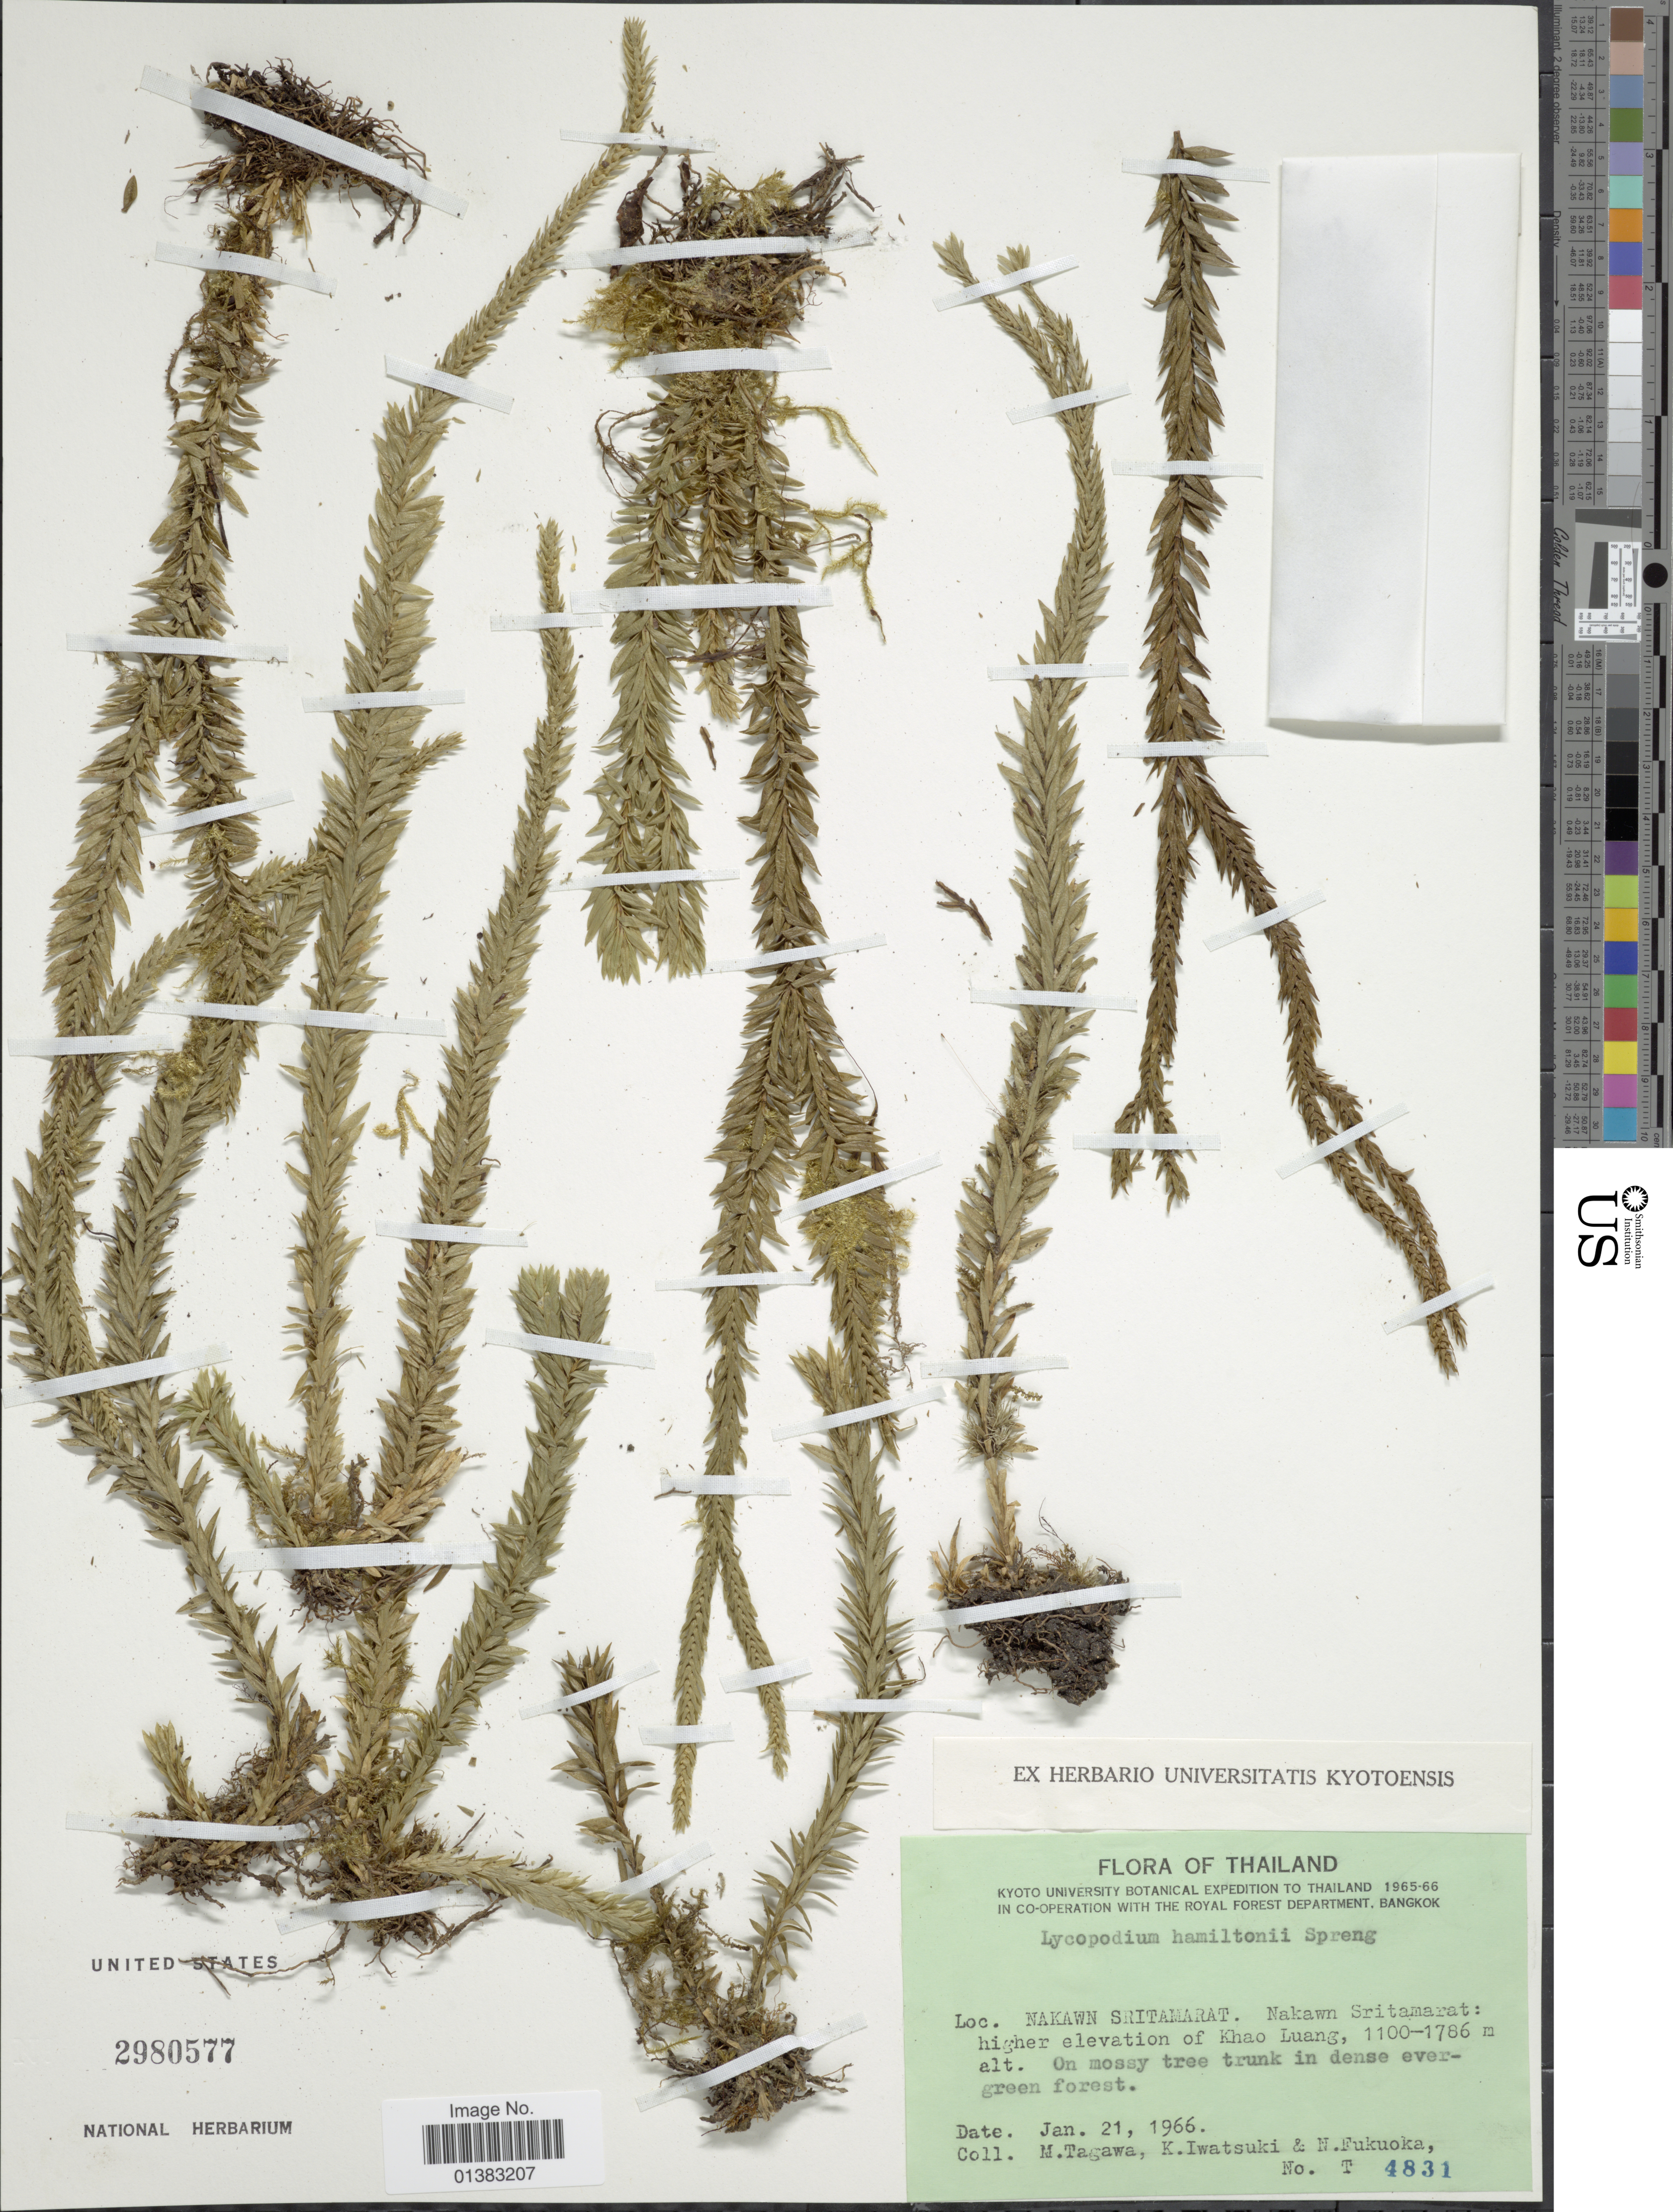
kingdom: Plantae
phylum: Tracheophyta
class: Lycopodiopsida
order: Lycopodiales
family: Lycopodiaceae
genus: Phlegmariurus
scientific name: Phlegmariurus fordii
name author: (Baker) Ching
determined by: Field, A. R.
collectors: M. Tagawa, K. Iwatsuki & N. Fukuoka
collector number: T4831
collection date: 1966-01-21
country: Thailand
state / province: Nakhon Si Thammarat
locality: Nakawn Sritamarat: higher elevation of Khao Luang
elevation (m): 1100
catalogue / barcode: US 2980577